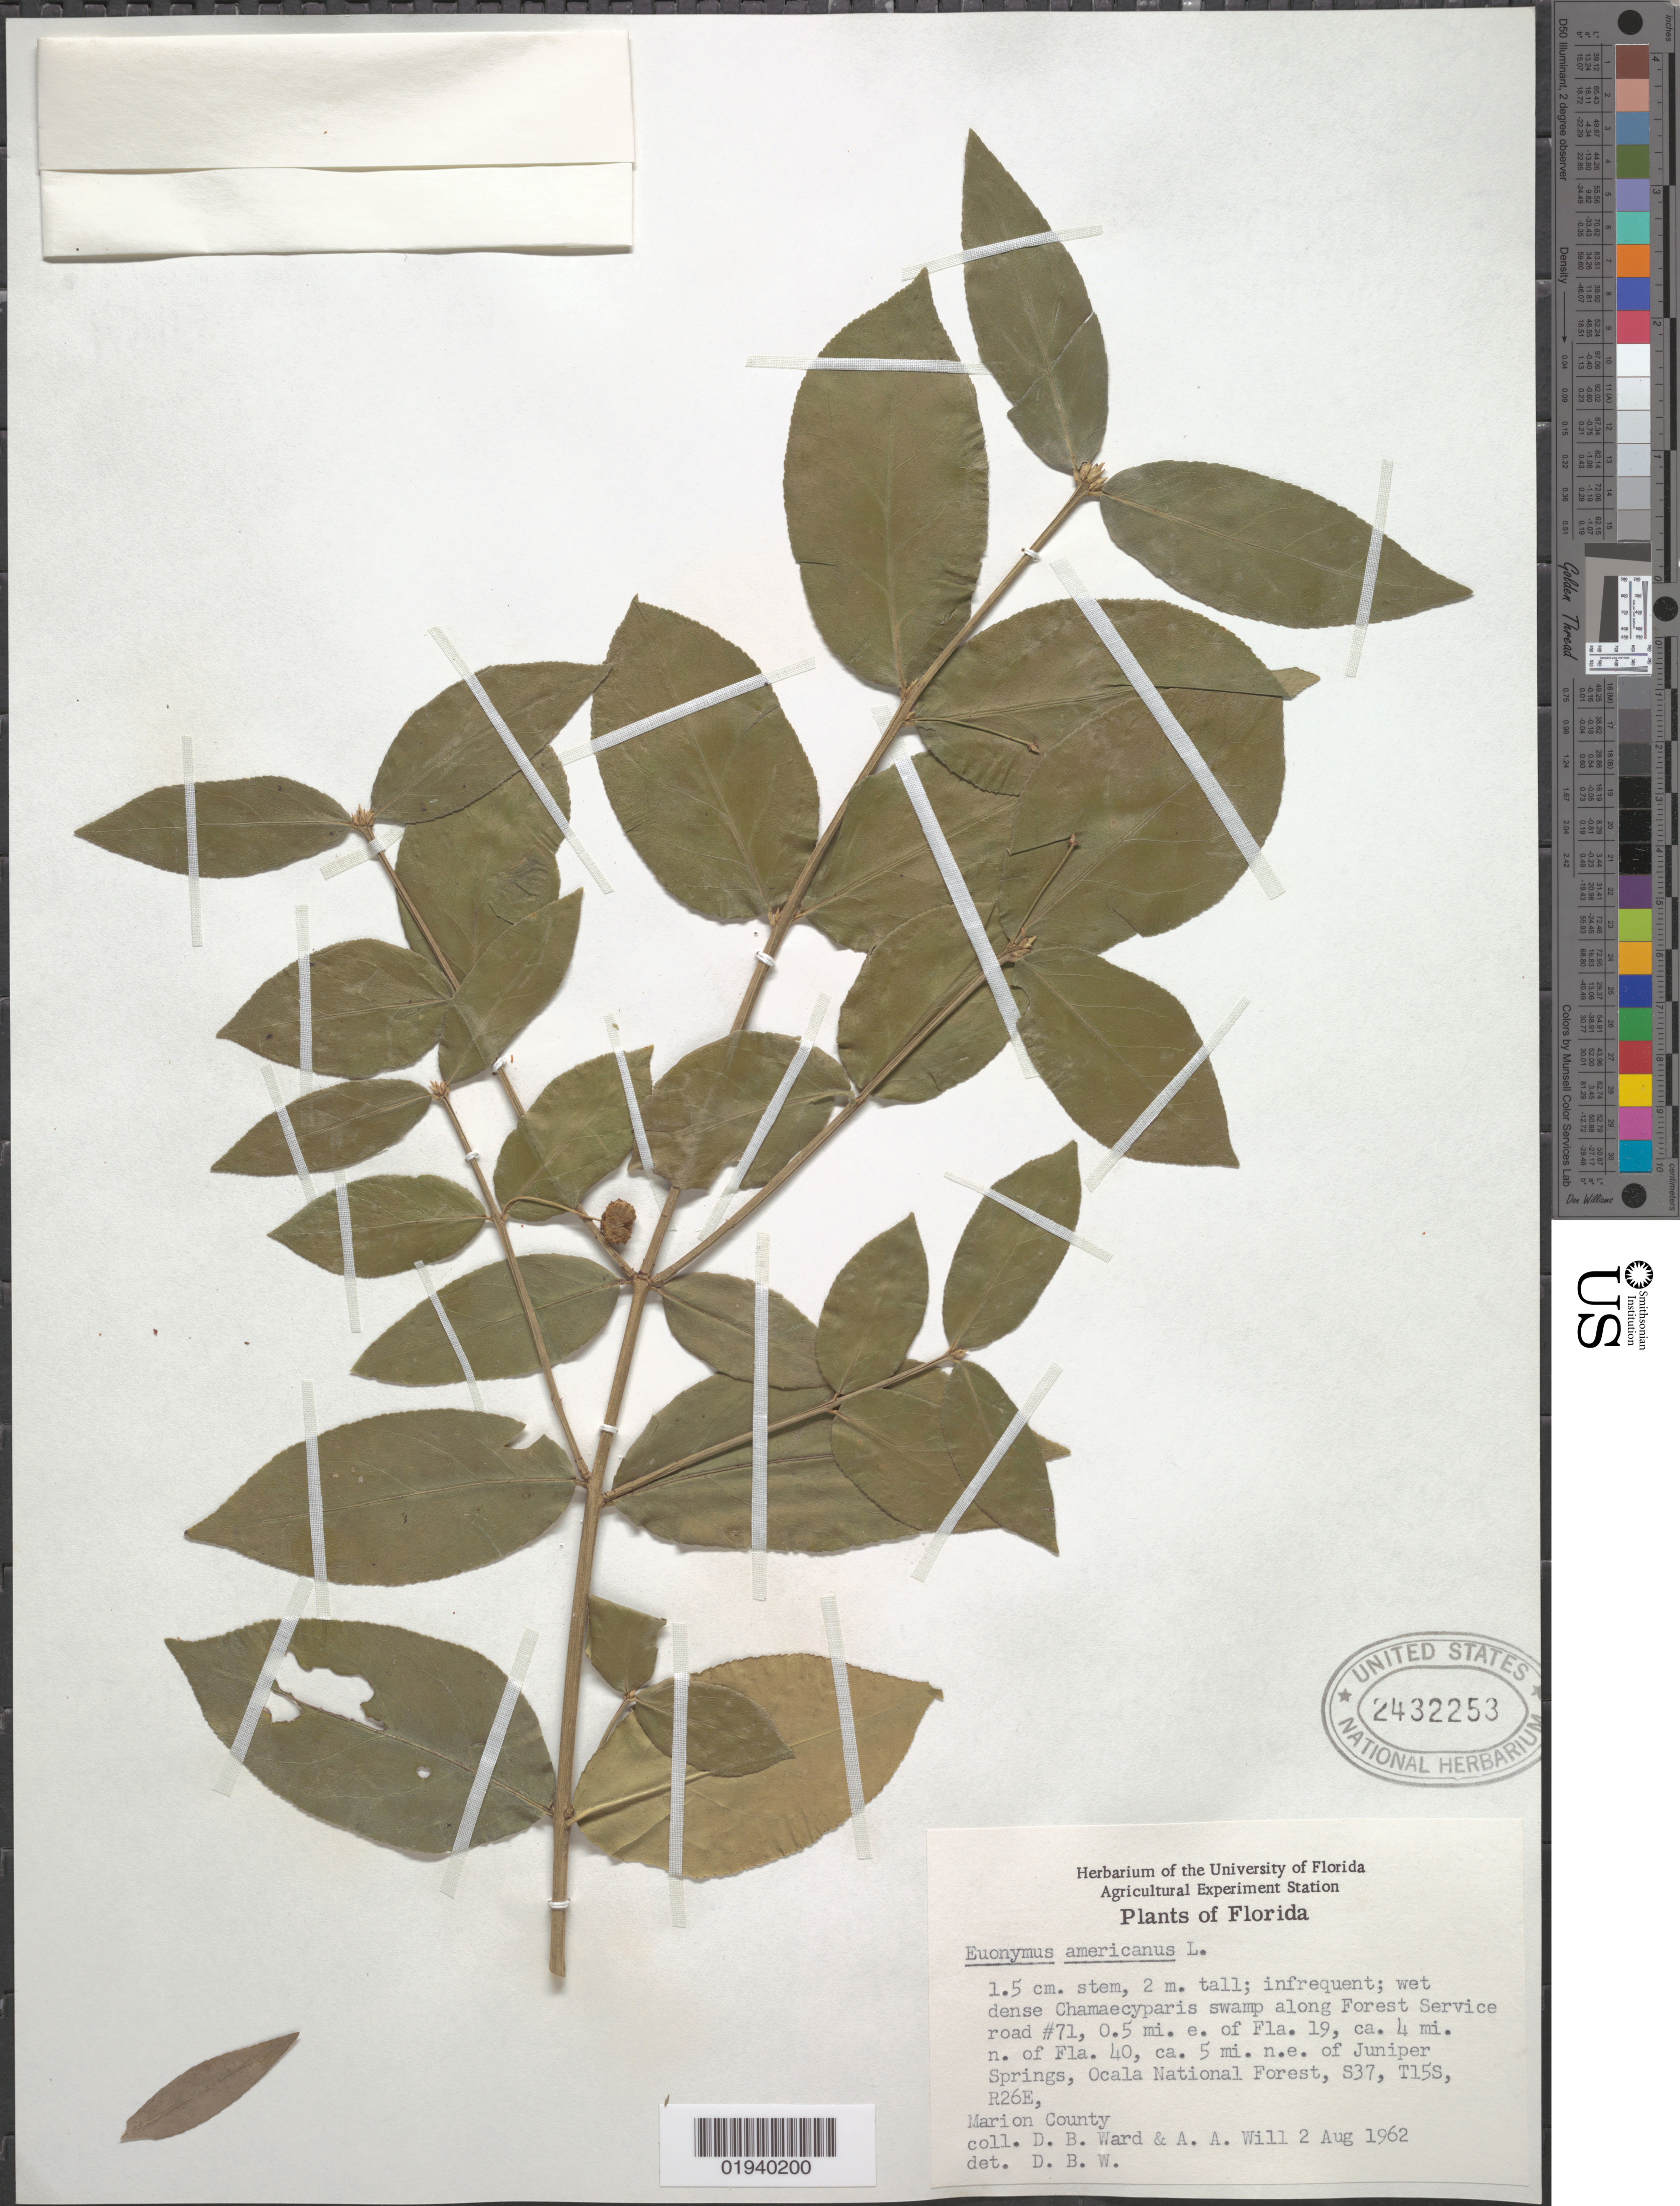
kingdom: Plantae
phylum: Tracheophyta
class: Magnoliopsida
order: Celastrales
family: Celastraceae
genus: Euonymus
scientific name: Euonymus americanus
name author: L.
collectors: D. B. Ward & A. Will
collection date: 1962-08-02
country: United States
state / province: Florida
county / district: Marion County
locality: Ocala National Forest, along Forest Service Road #71, 0.5 miles E of Fla. 19, ca. 4 miles N of Fla. 40, ca. 5 miles NE of Juniper Springs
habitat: Wet dense Chamaecyparis swamp, infrequent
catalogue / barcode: US 2432253